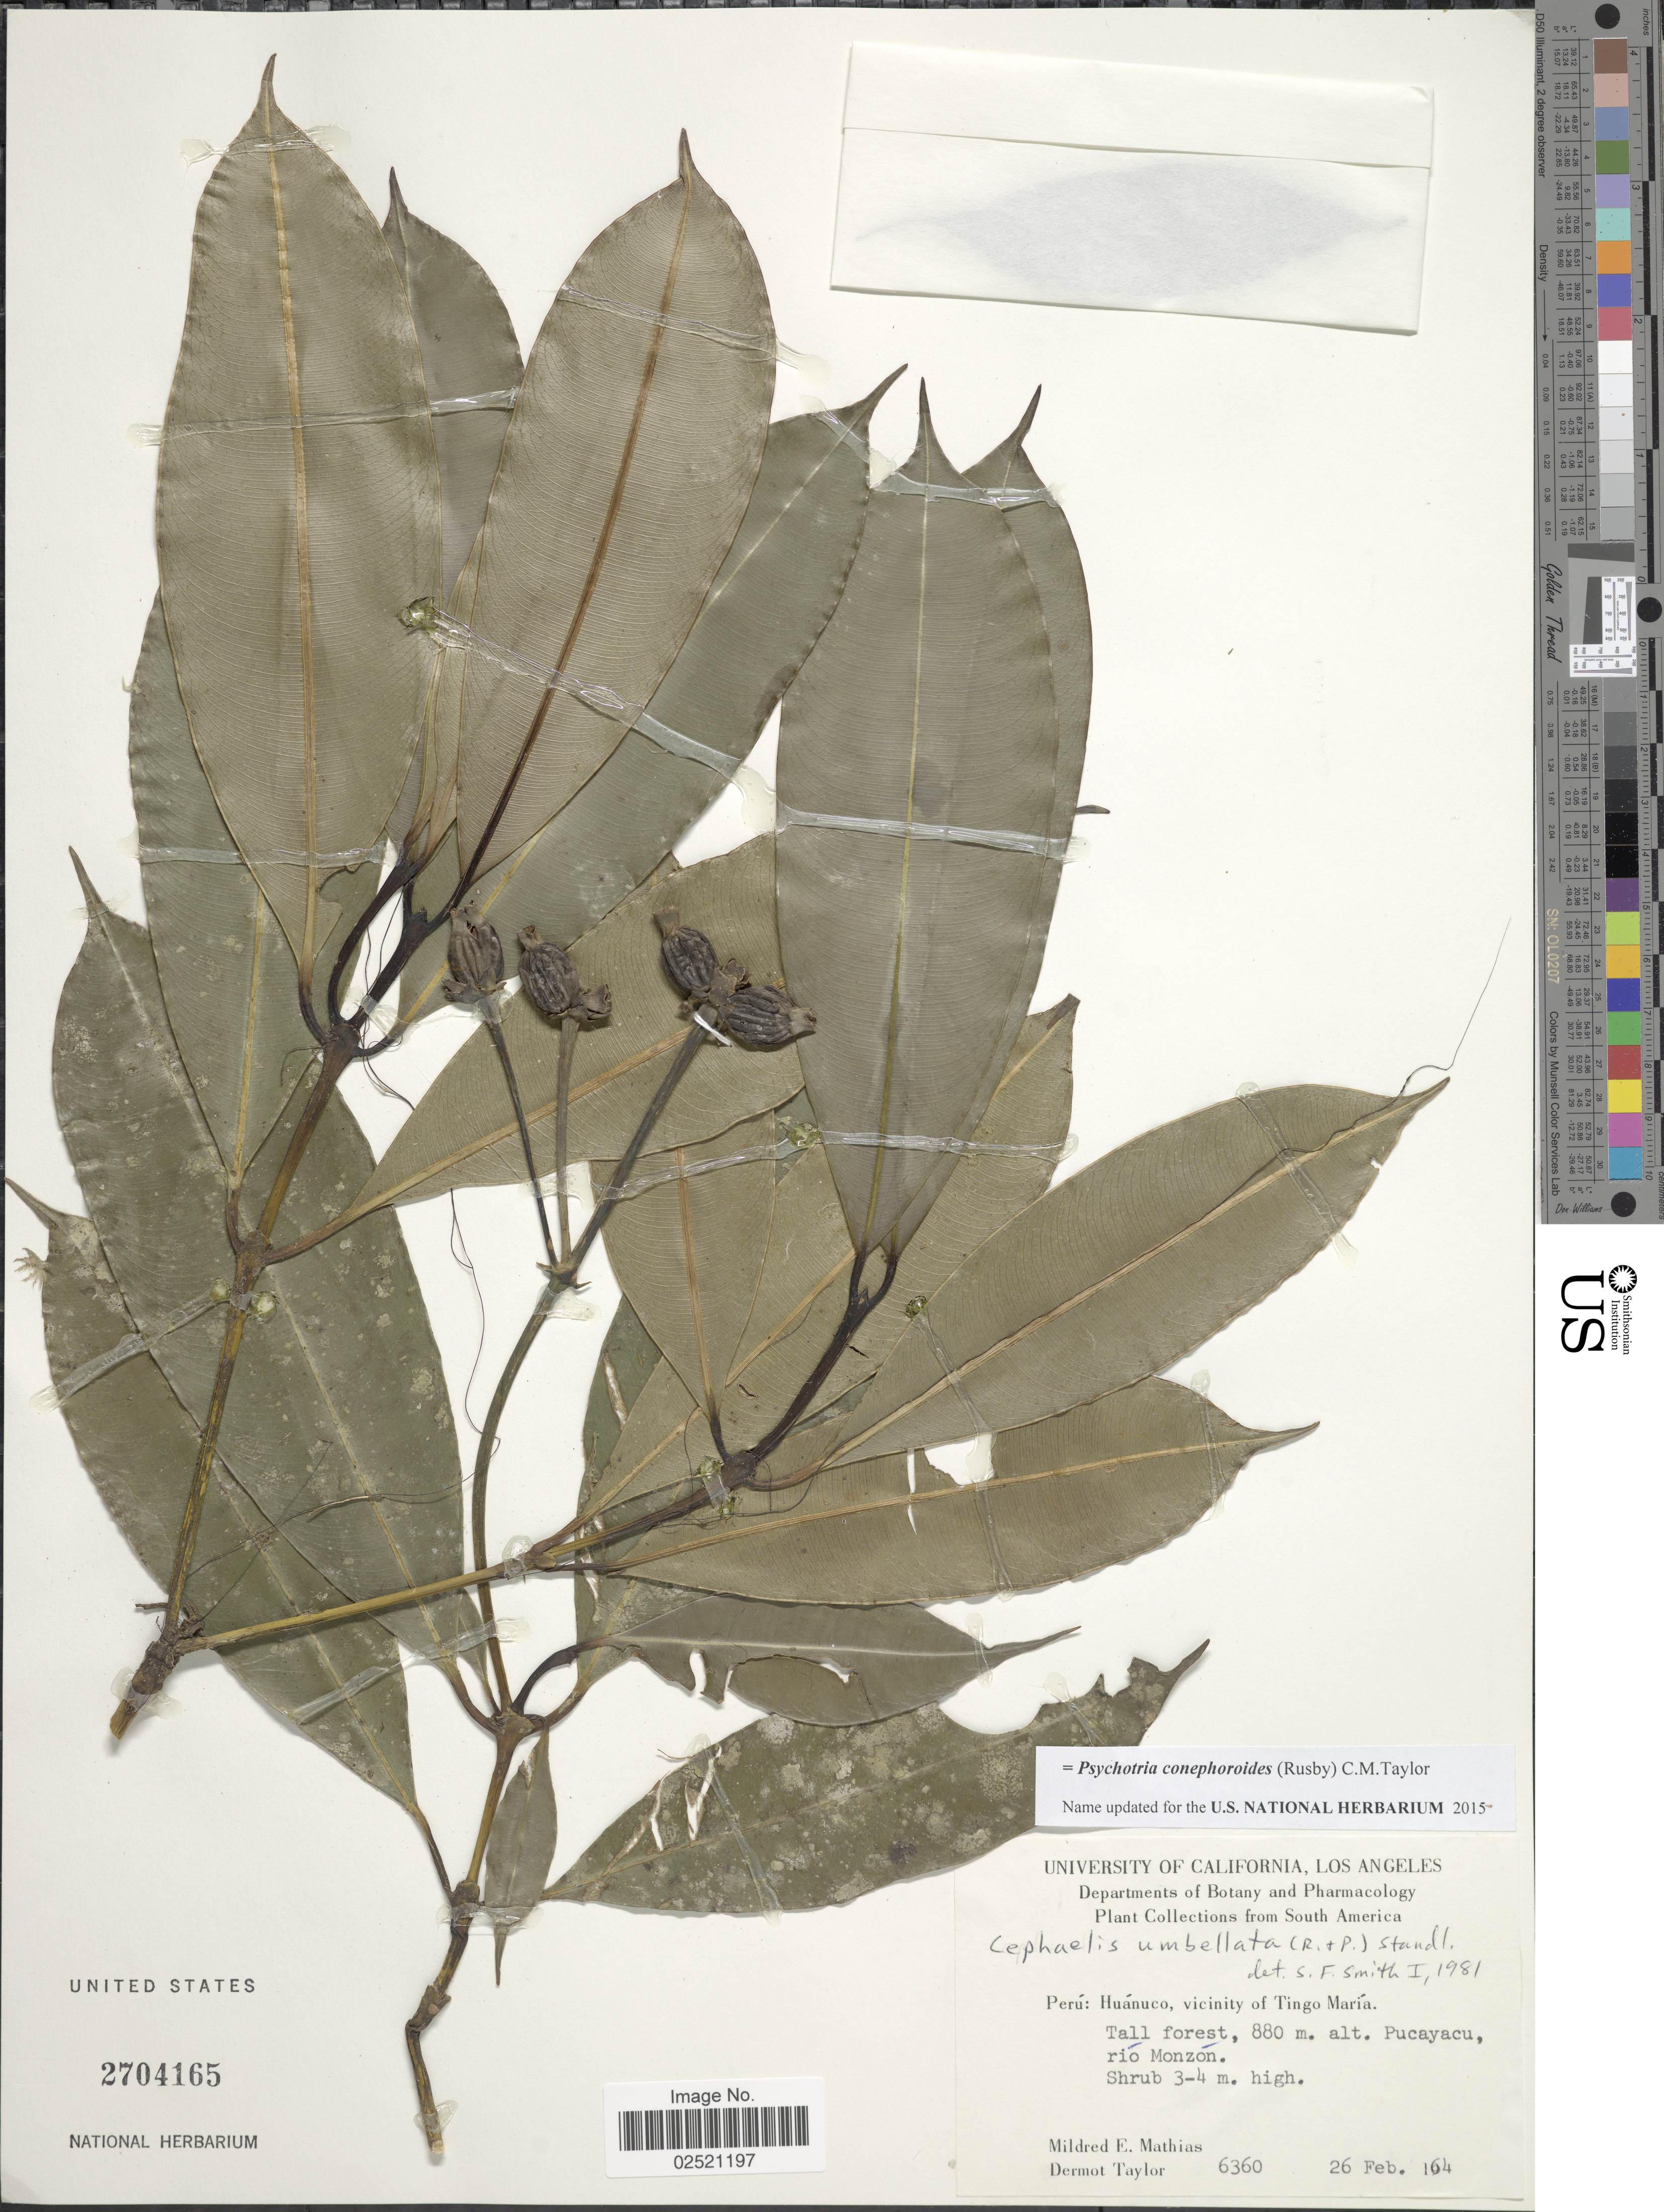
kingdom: Plantae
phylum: Tracheophyta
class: Magnoliopsida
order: Gentianales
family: Rubiaceae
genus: Psychotria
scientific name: Psychotria conephoroides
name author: (Rusby) C.M. Taylor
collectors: M. E. Mathias & D. Taylor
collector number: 6360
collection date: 1964-02-26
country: Peru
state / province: Huánuco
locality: Vicinity of Tingo Maria, Tall forest, Pucayacu, rio Monzon.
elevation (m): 880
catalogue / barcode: US 2704165